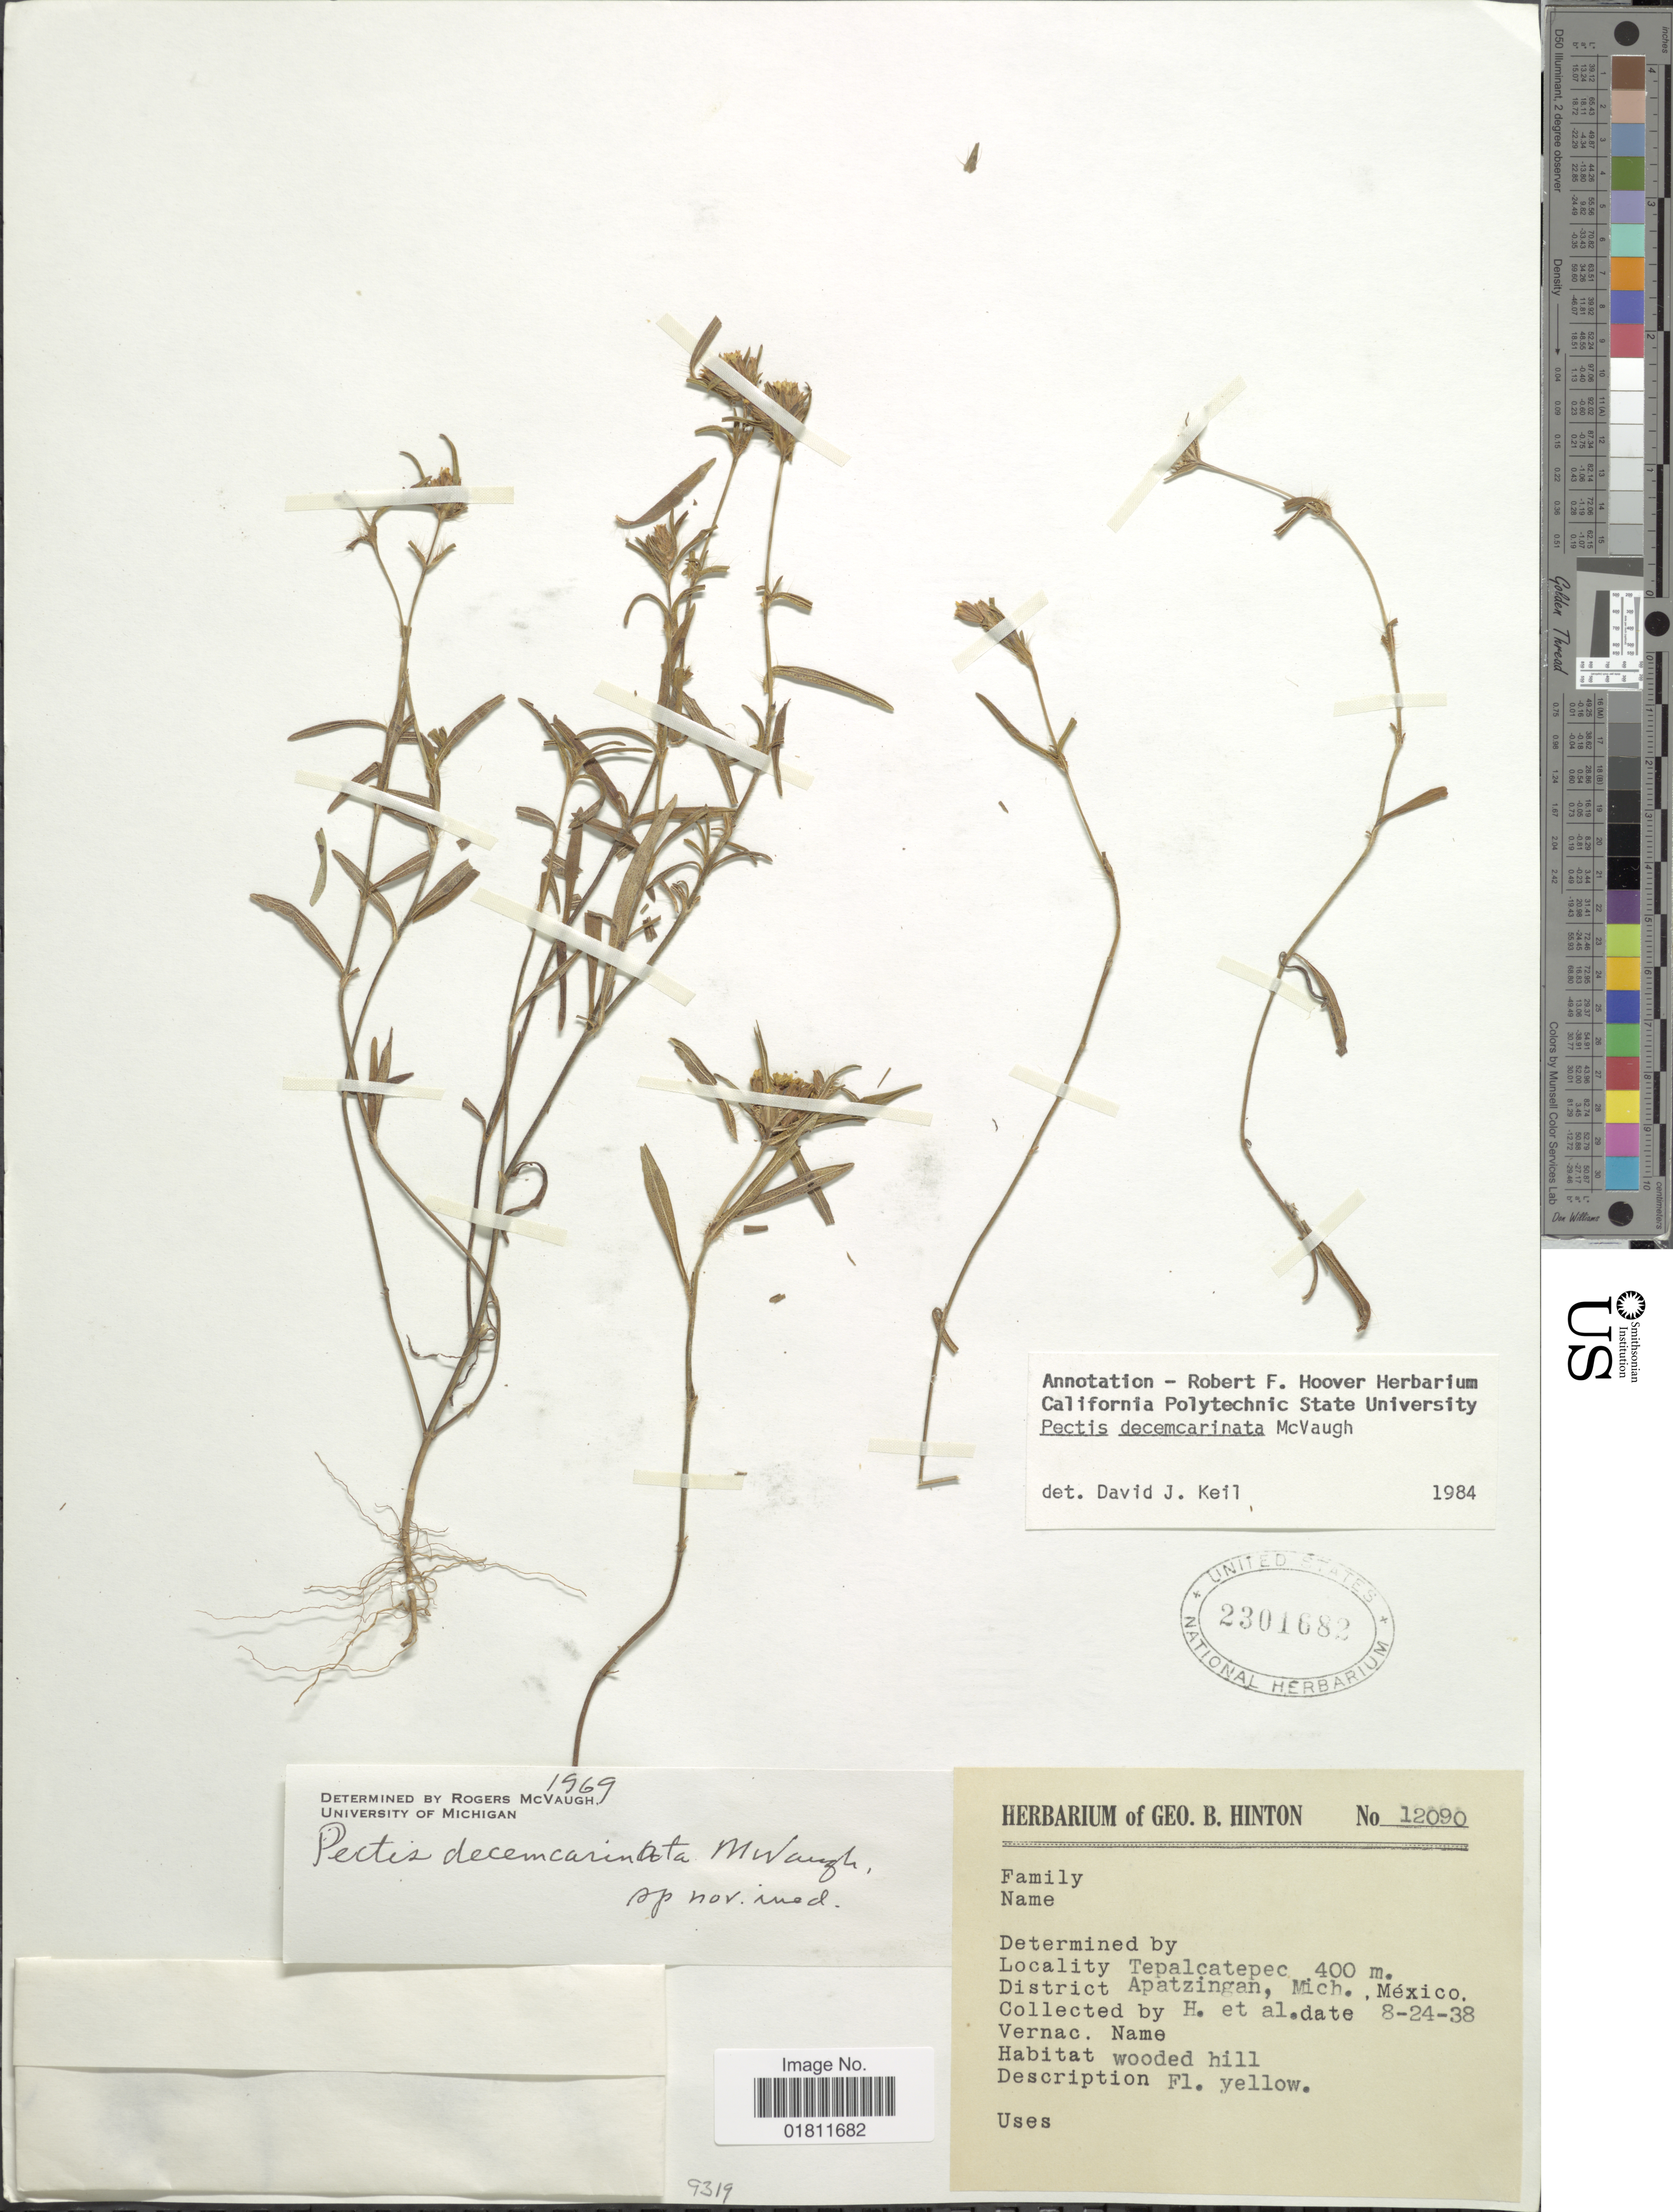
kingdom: Plantae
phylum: Tracheophyta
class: Magnoliopsida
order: Asterales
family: Asteraceae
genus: Pectis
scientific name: Pectis decemcarinata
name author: McVaugh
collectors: G. B. Hinton & et al.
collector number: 12090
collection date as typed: Transcribed d/m/y: 24/8/38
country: Mexico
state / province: Michoacán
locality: Tepalcatepec, Apatzingan, Mich. Mexico.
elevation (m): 400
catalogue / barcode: US 2301682